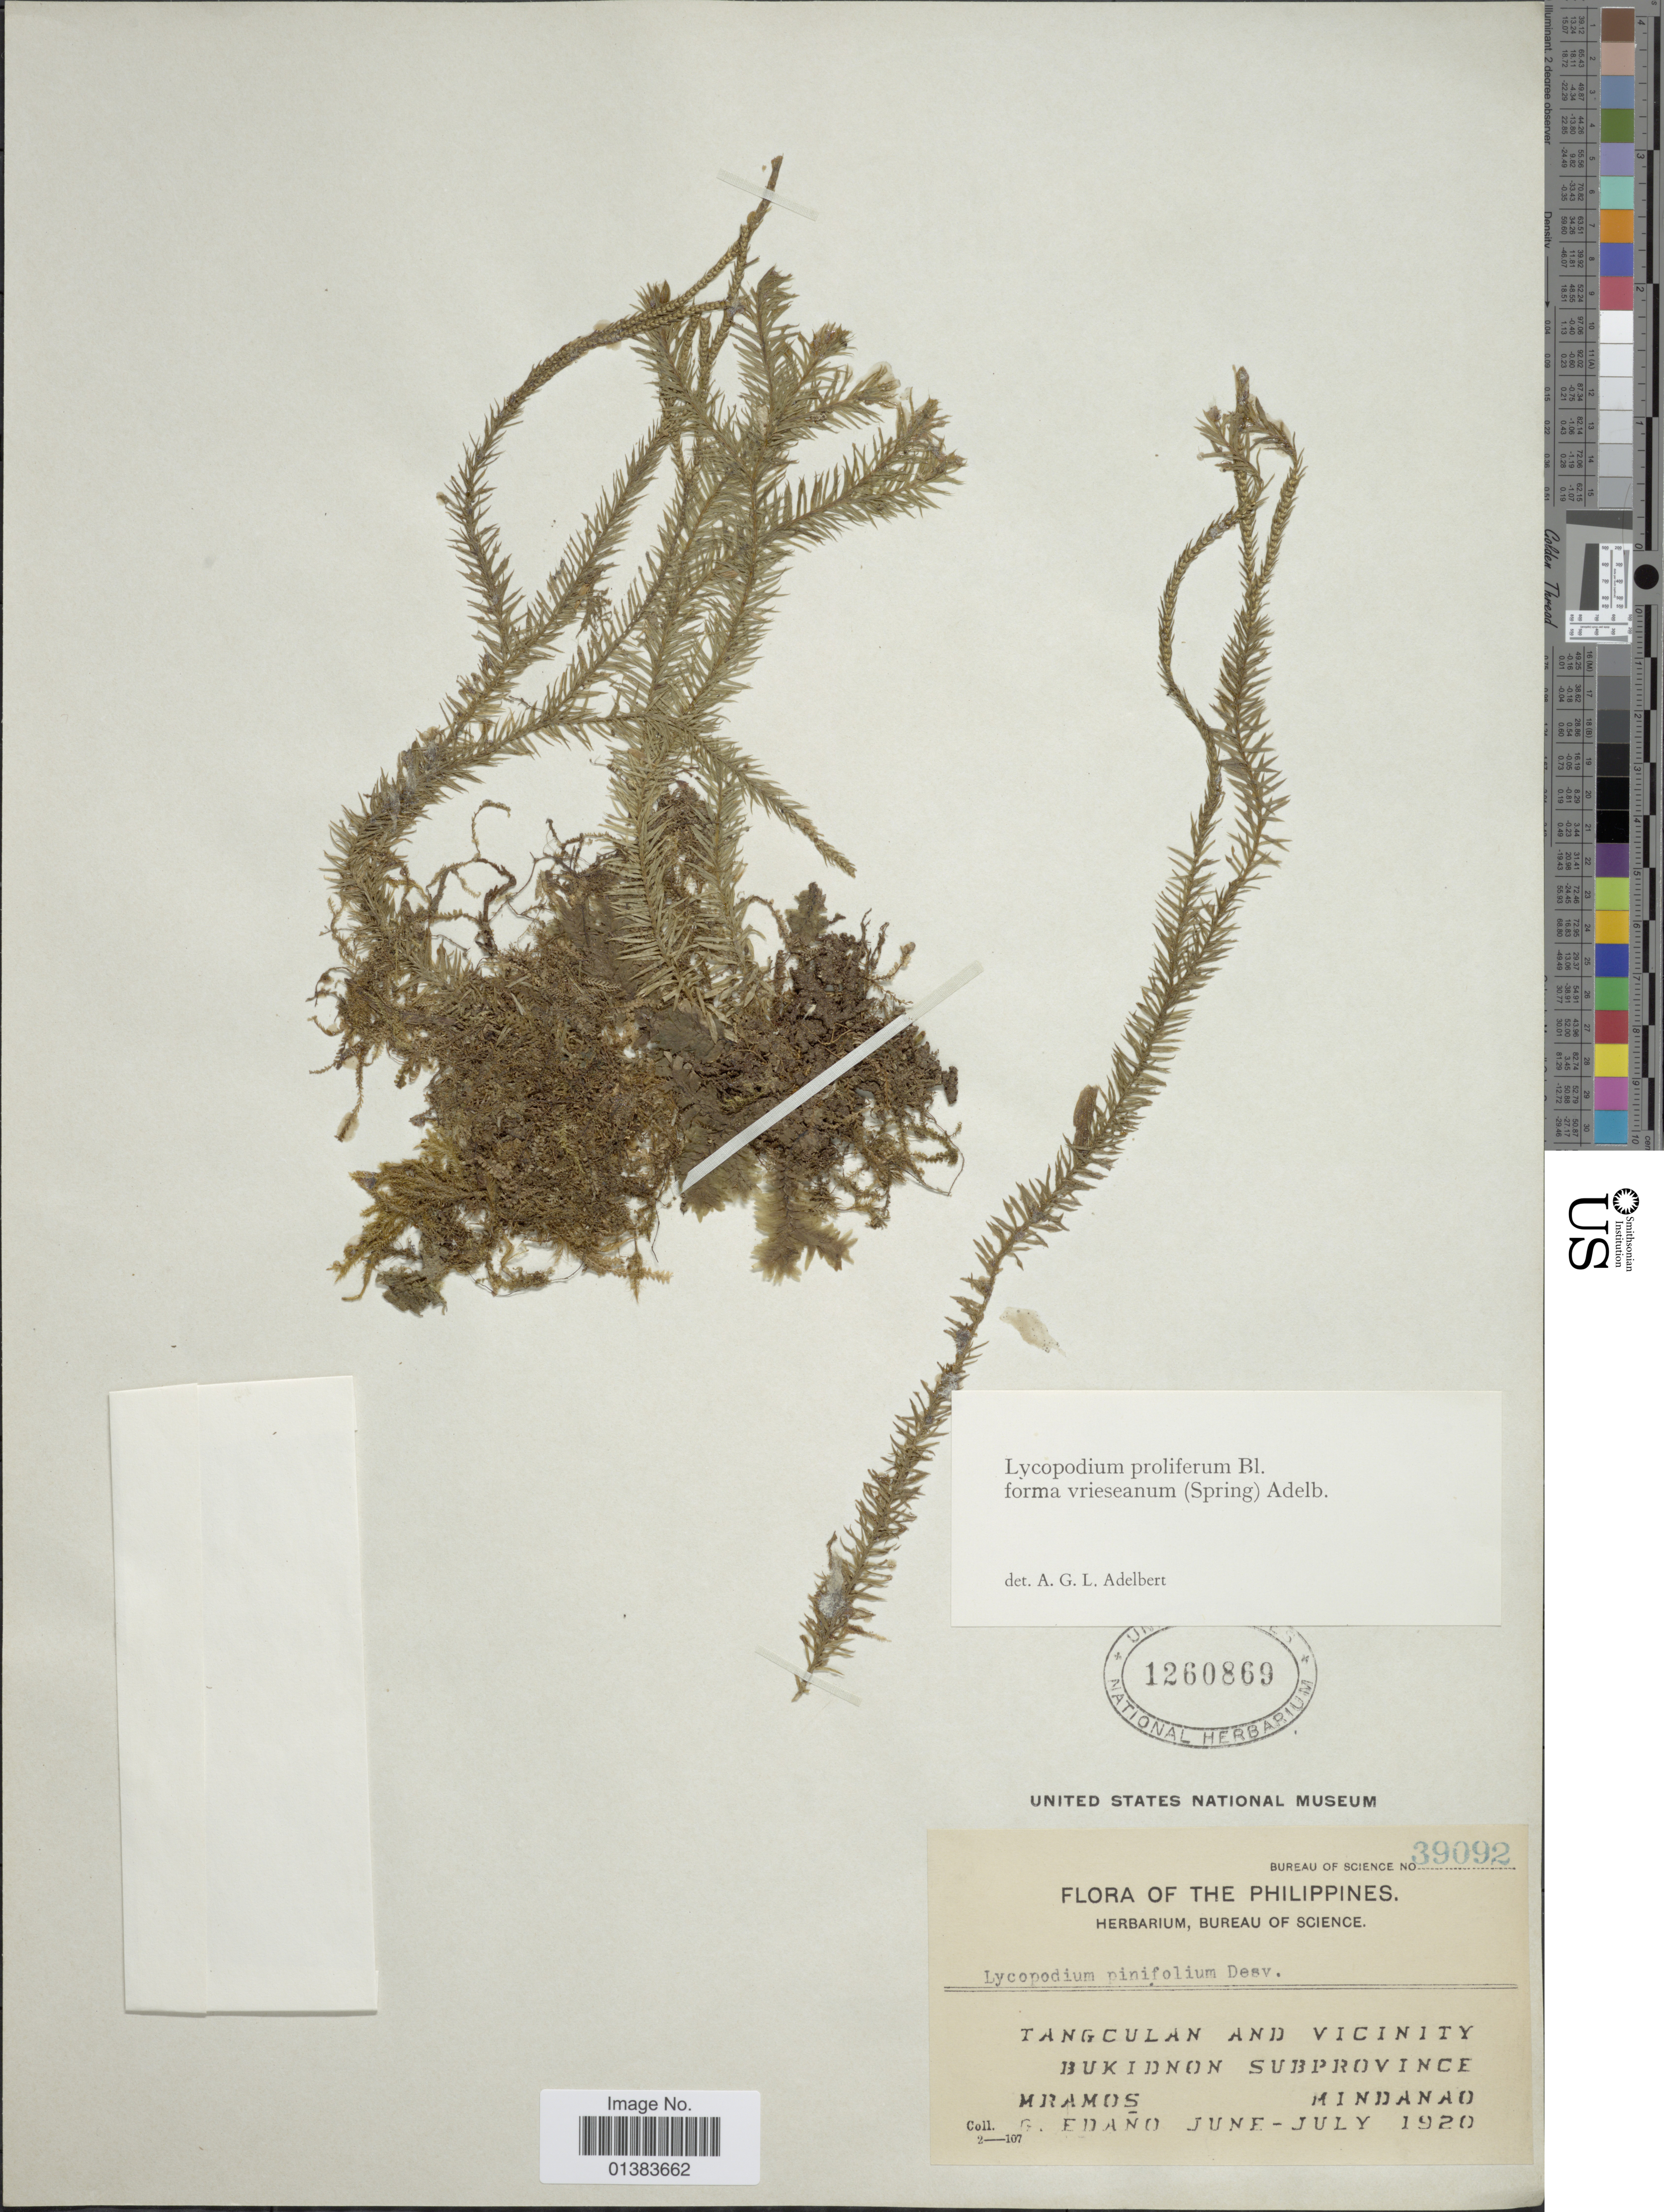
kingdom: Plantae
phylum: Tracheophyta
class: Lycopodiopsida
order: Lycopodiales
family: Lycopodiaceae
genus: Phlegmariurus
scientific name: Phlegmariurus proliferus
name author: (Blume) A. R. Field & Bostock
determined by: Field, A. R.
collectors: M. Ramos & G. Edaño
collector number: Bureau of Science 39092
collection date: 1920-06/1920-07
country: Philippines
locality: Tangculan and Vicinity Bukidnon Subprovince, Mindanao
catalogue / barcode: US 1260869